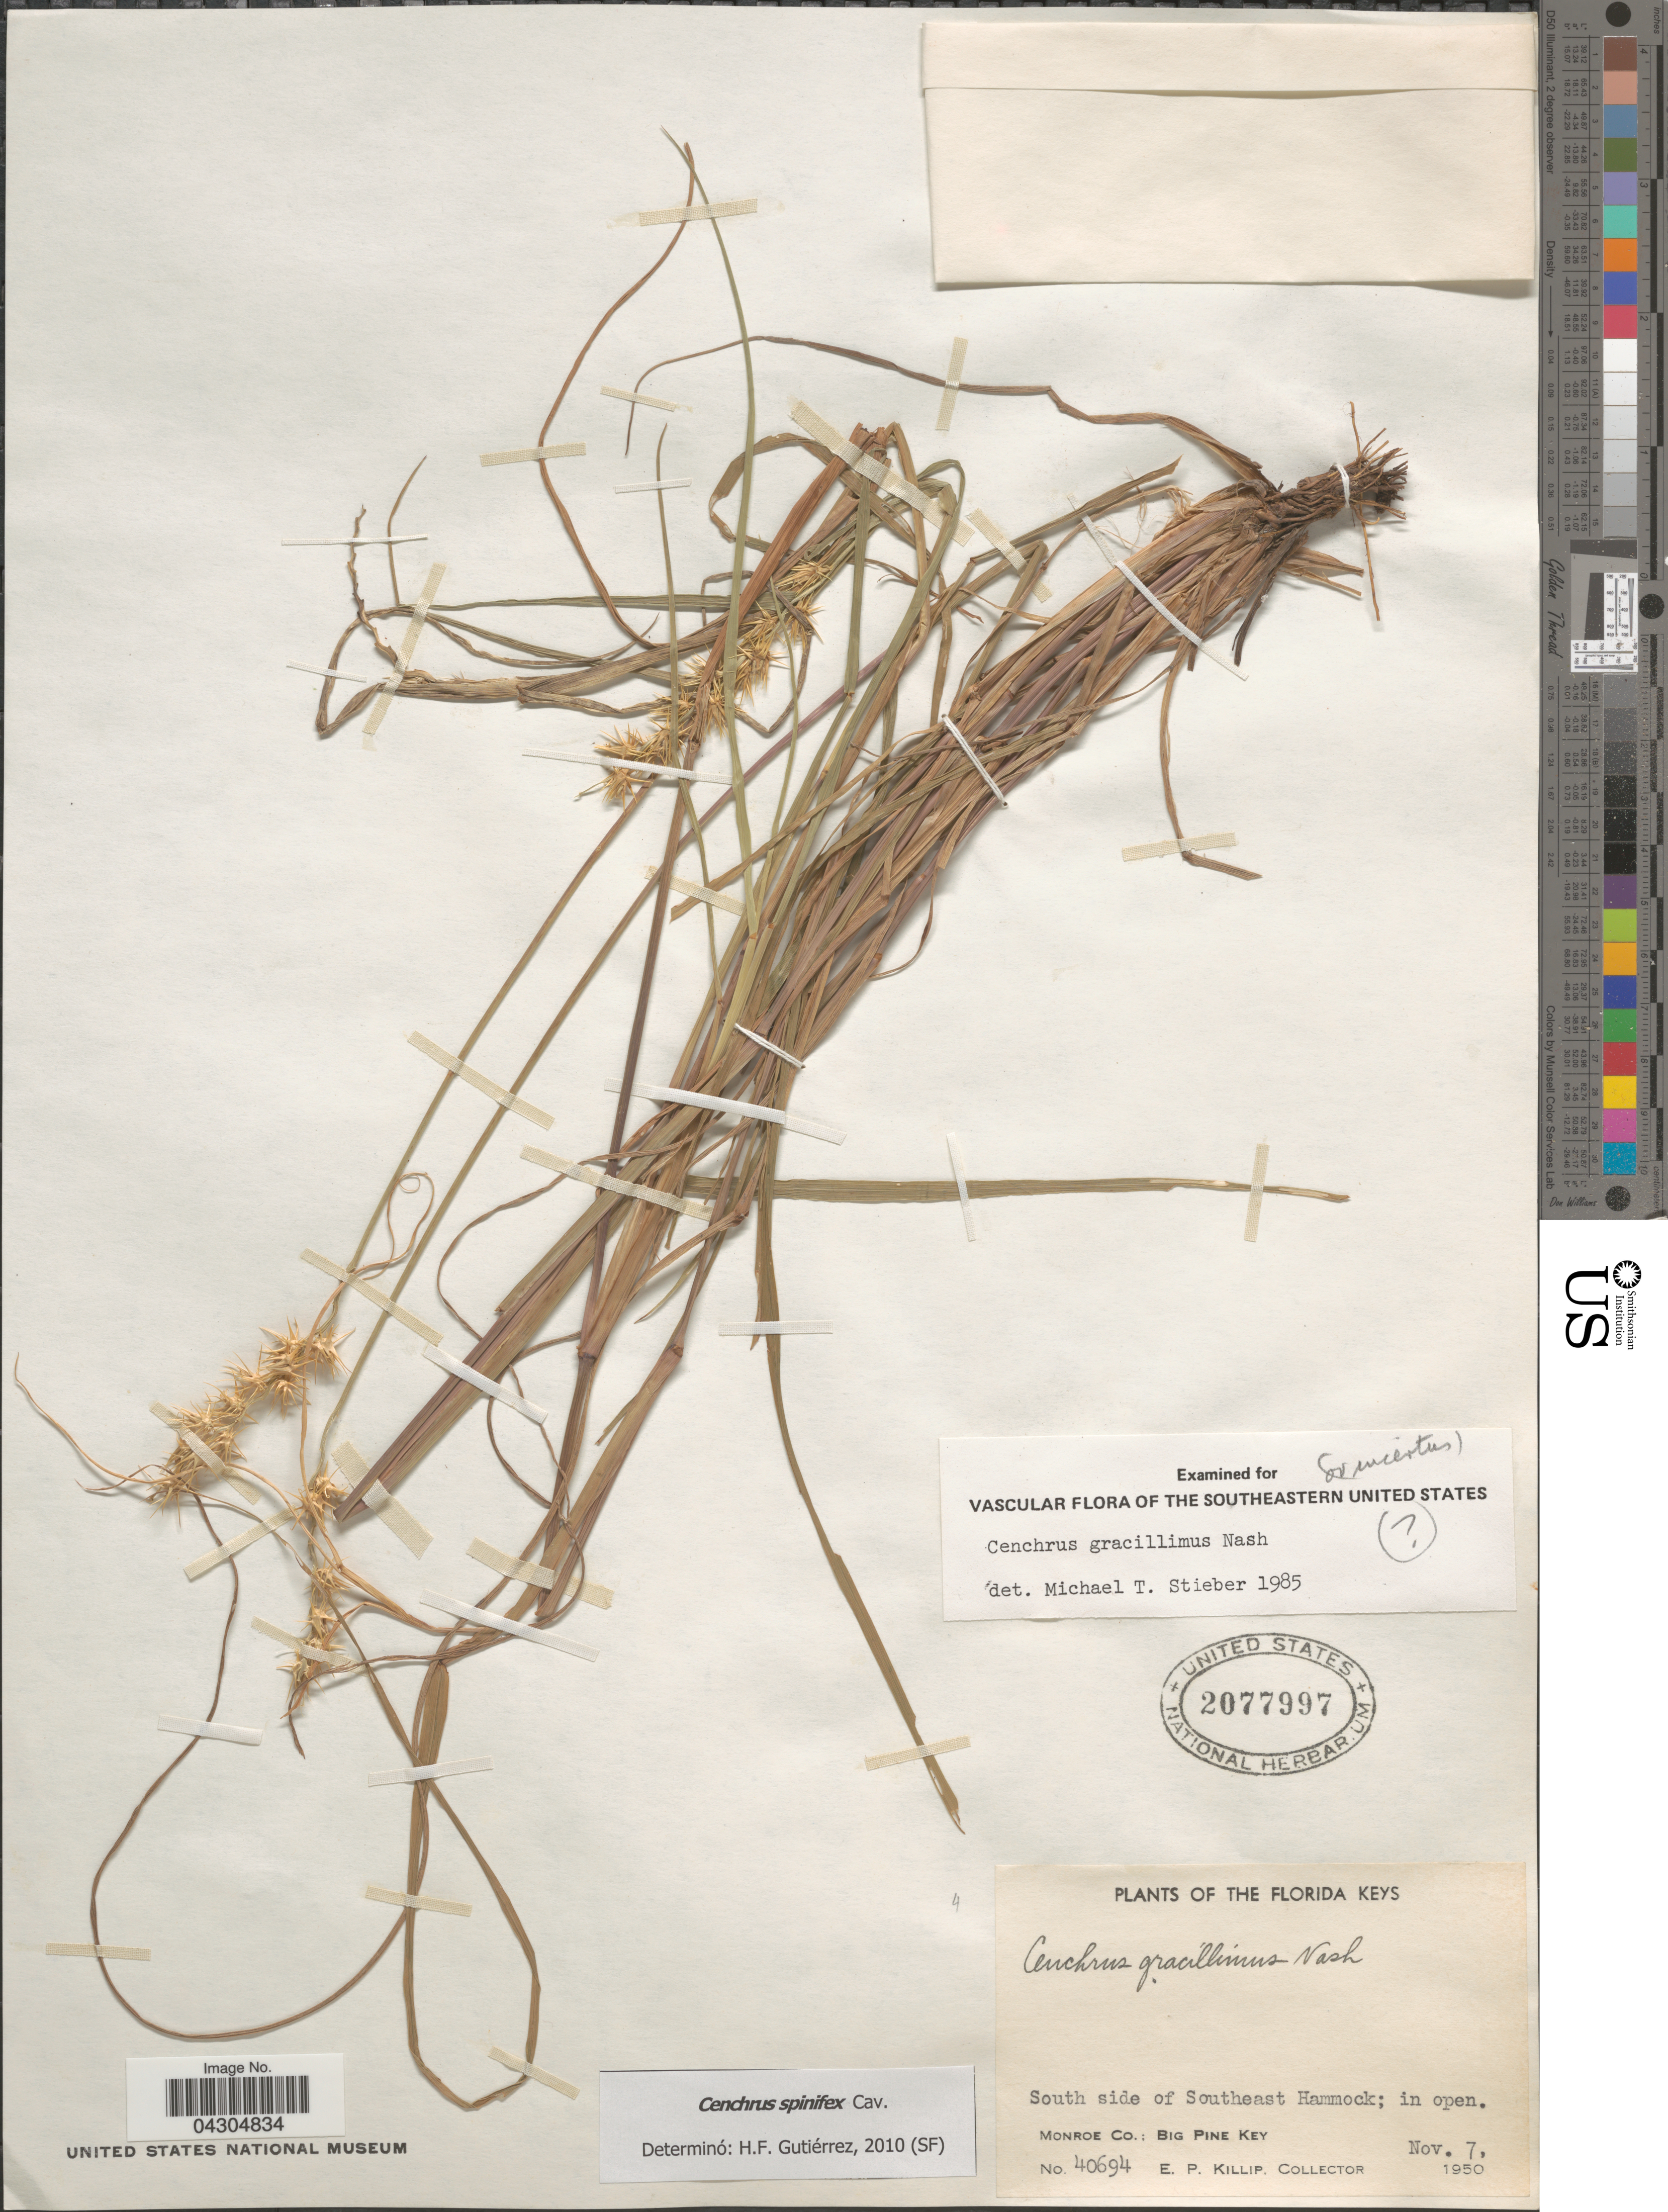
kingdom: Plantae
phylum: Tracheophyta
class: Liliopsida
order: Poales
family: Poaceae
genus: Cenchrus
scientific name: Cenchrus spinifex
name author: Cav.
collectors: E. P. Killip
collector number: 40694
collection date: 1950-11-07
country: United States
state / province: Florida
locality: The Florida Keys. South side of Southeast Hammock. Monroe Co.: Big Pine Key.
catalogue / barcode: US 2077997